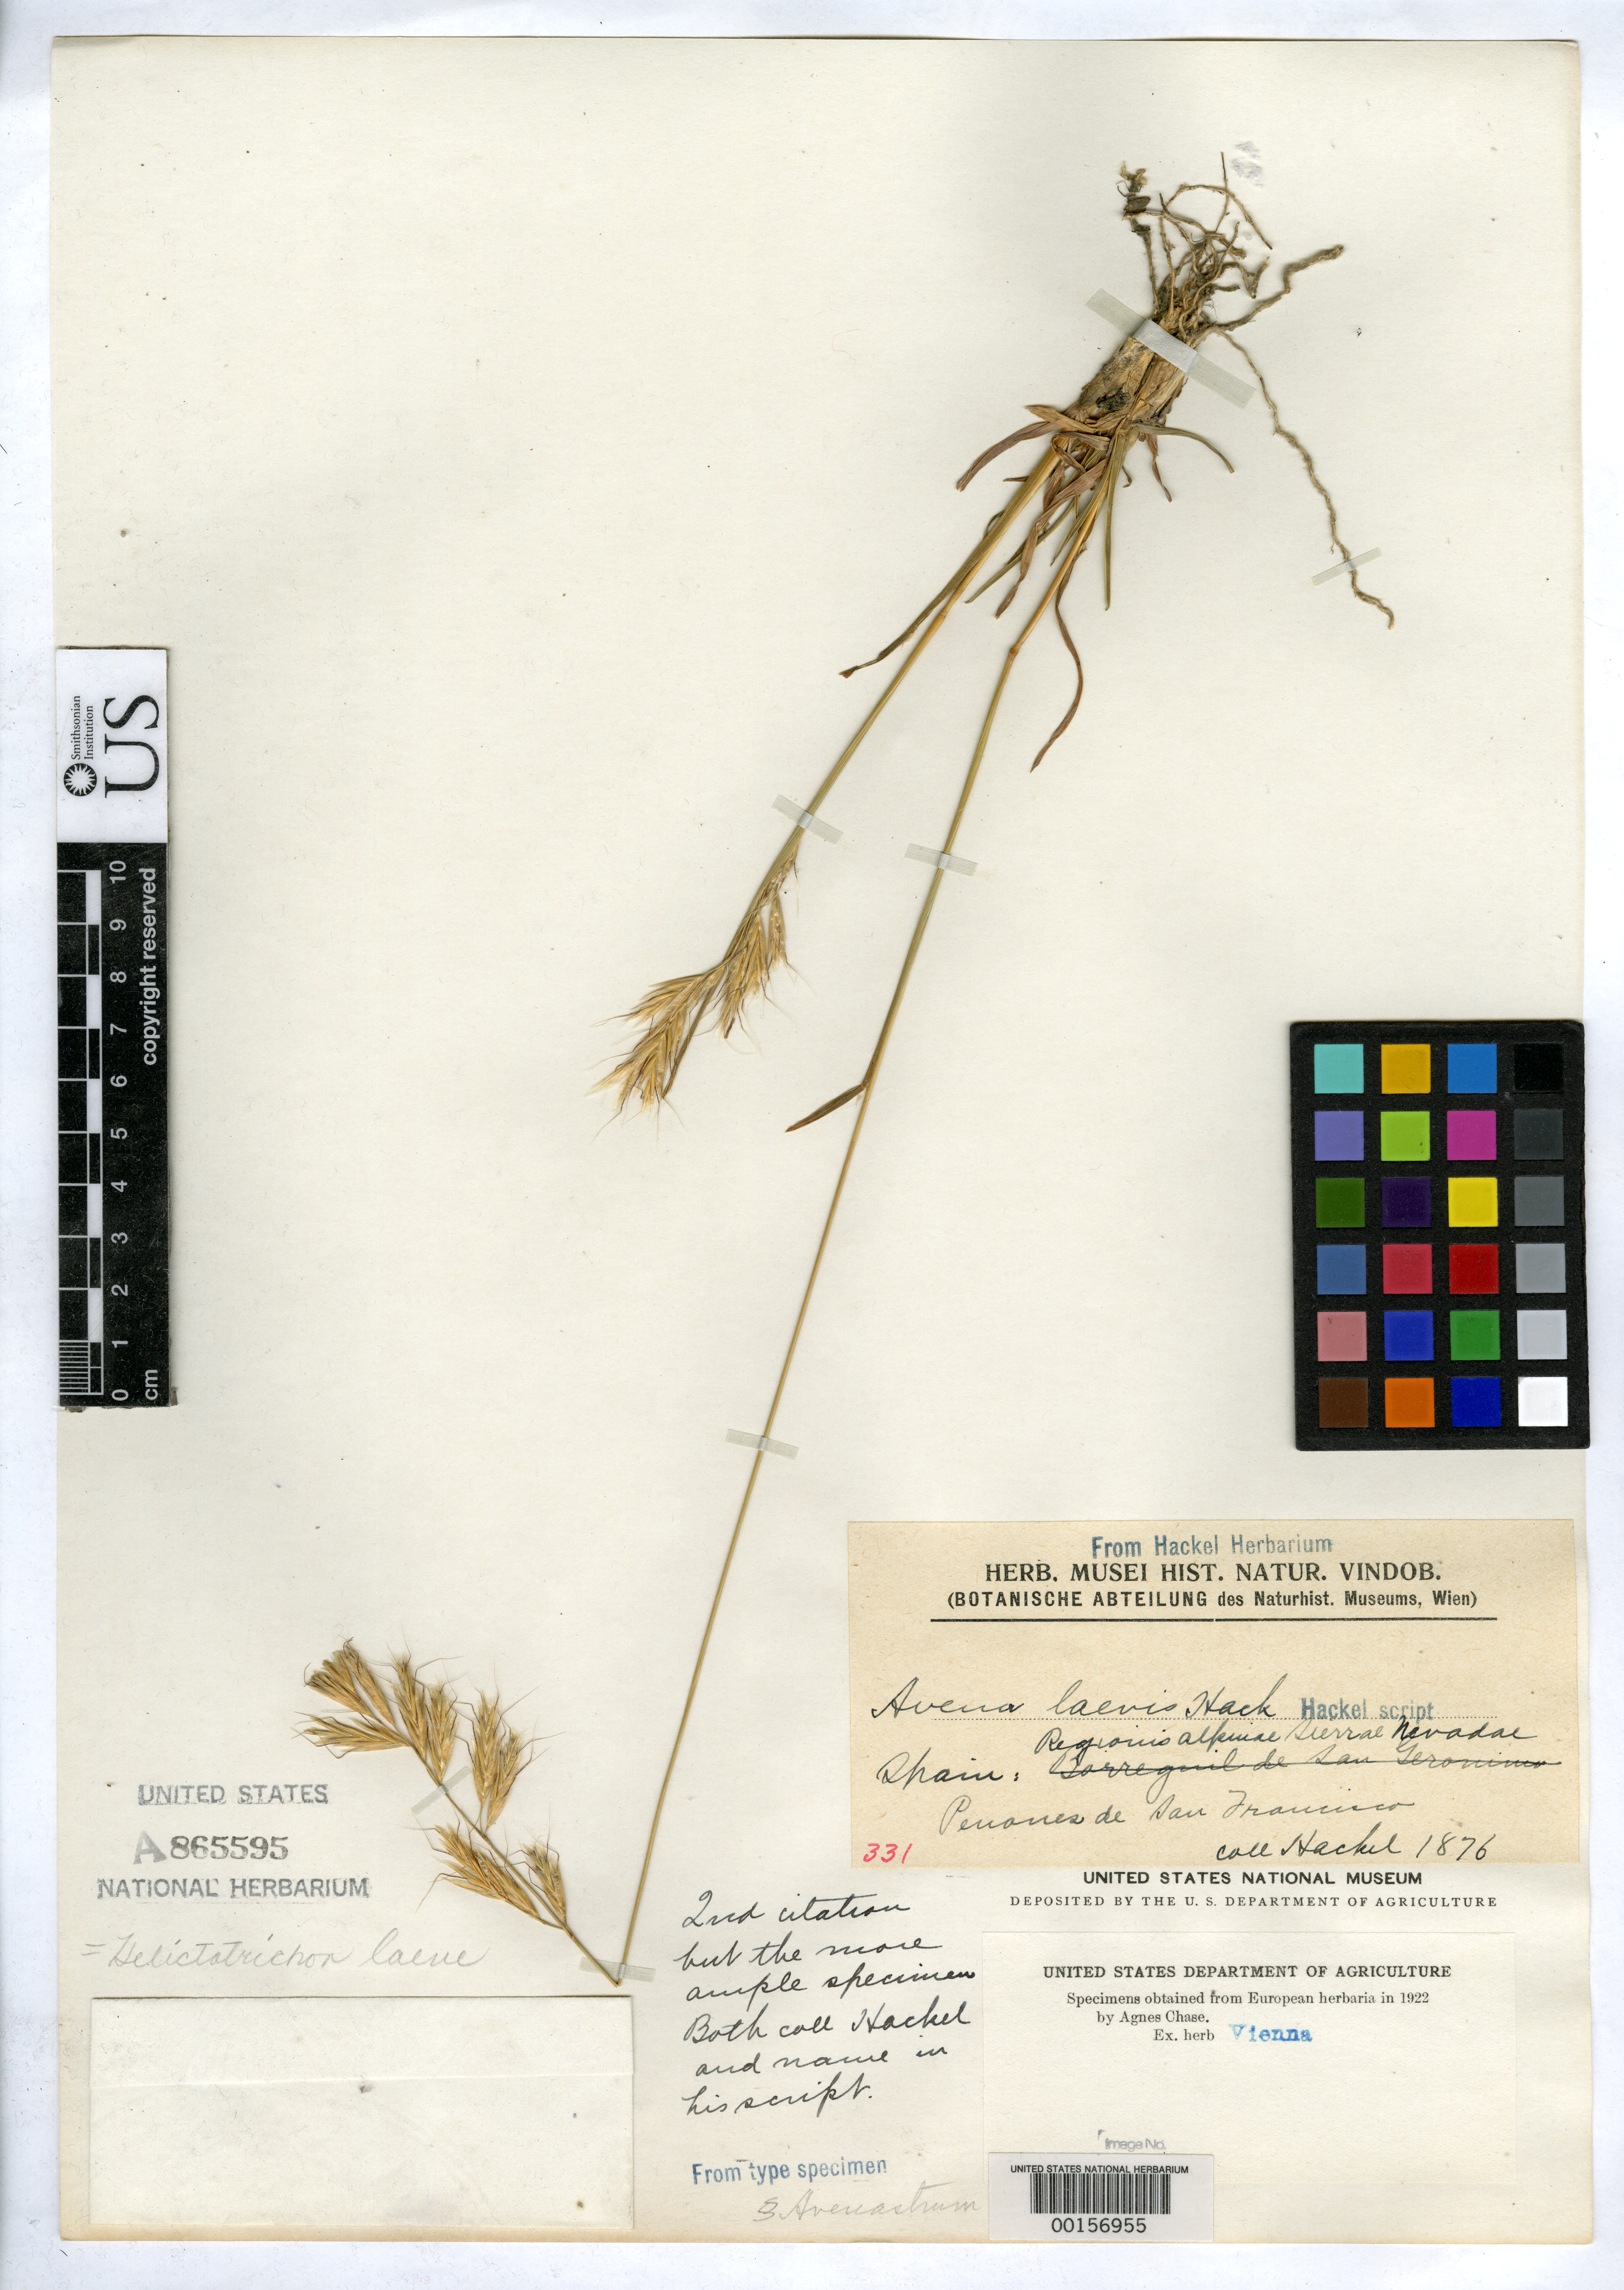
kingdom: Plantae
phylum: Tracheophyta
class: Liliopsida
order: Poales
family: Poaceae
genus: Avena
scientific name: Avena lavis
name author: Hack.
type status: Type Fragment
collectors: E. Hackel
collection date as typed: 1876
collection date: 1876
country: Spain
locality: Reg. Alpinae Sierrae Nevadae, penones de San Francisco.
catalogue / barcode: US 865595A